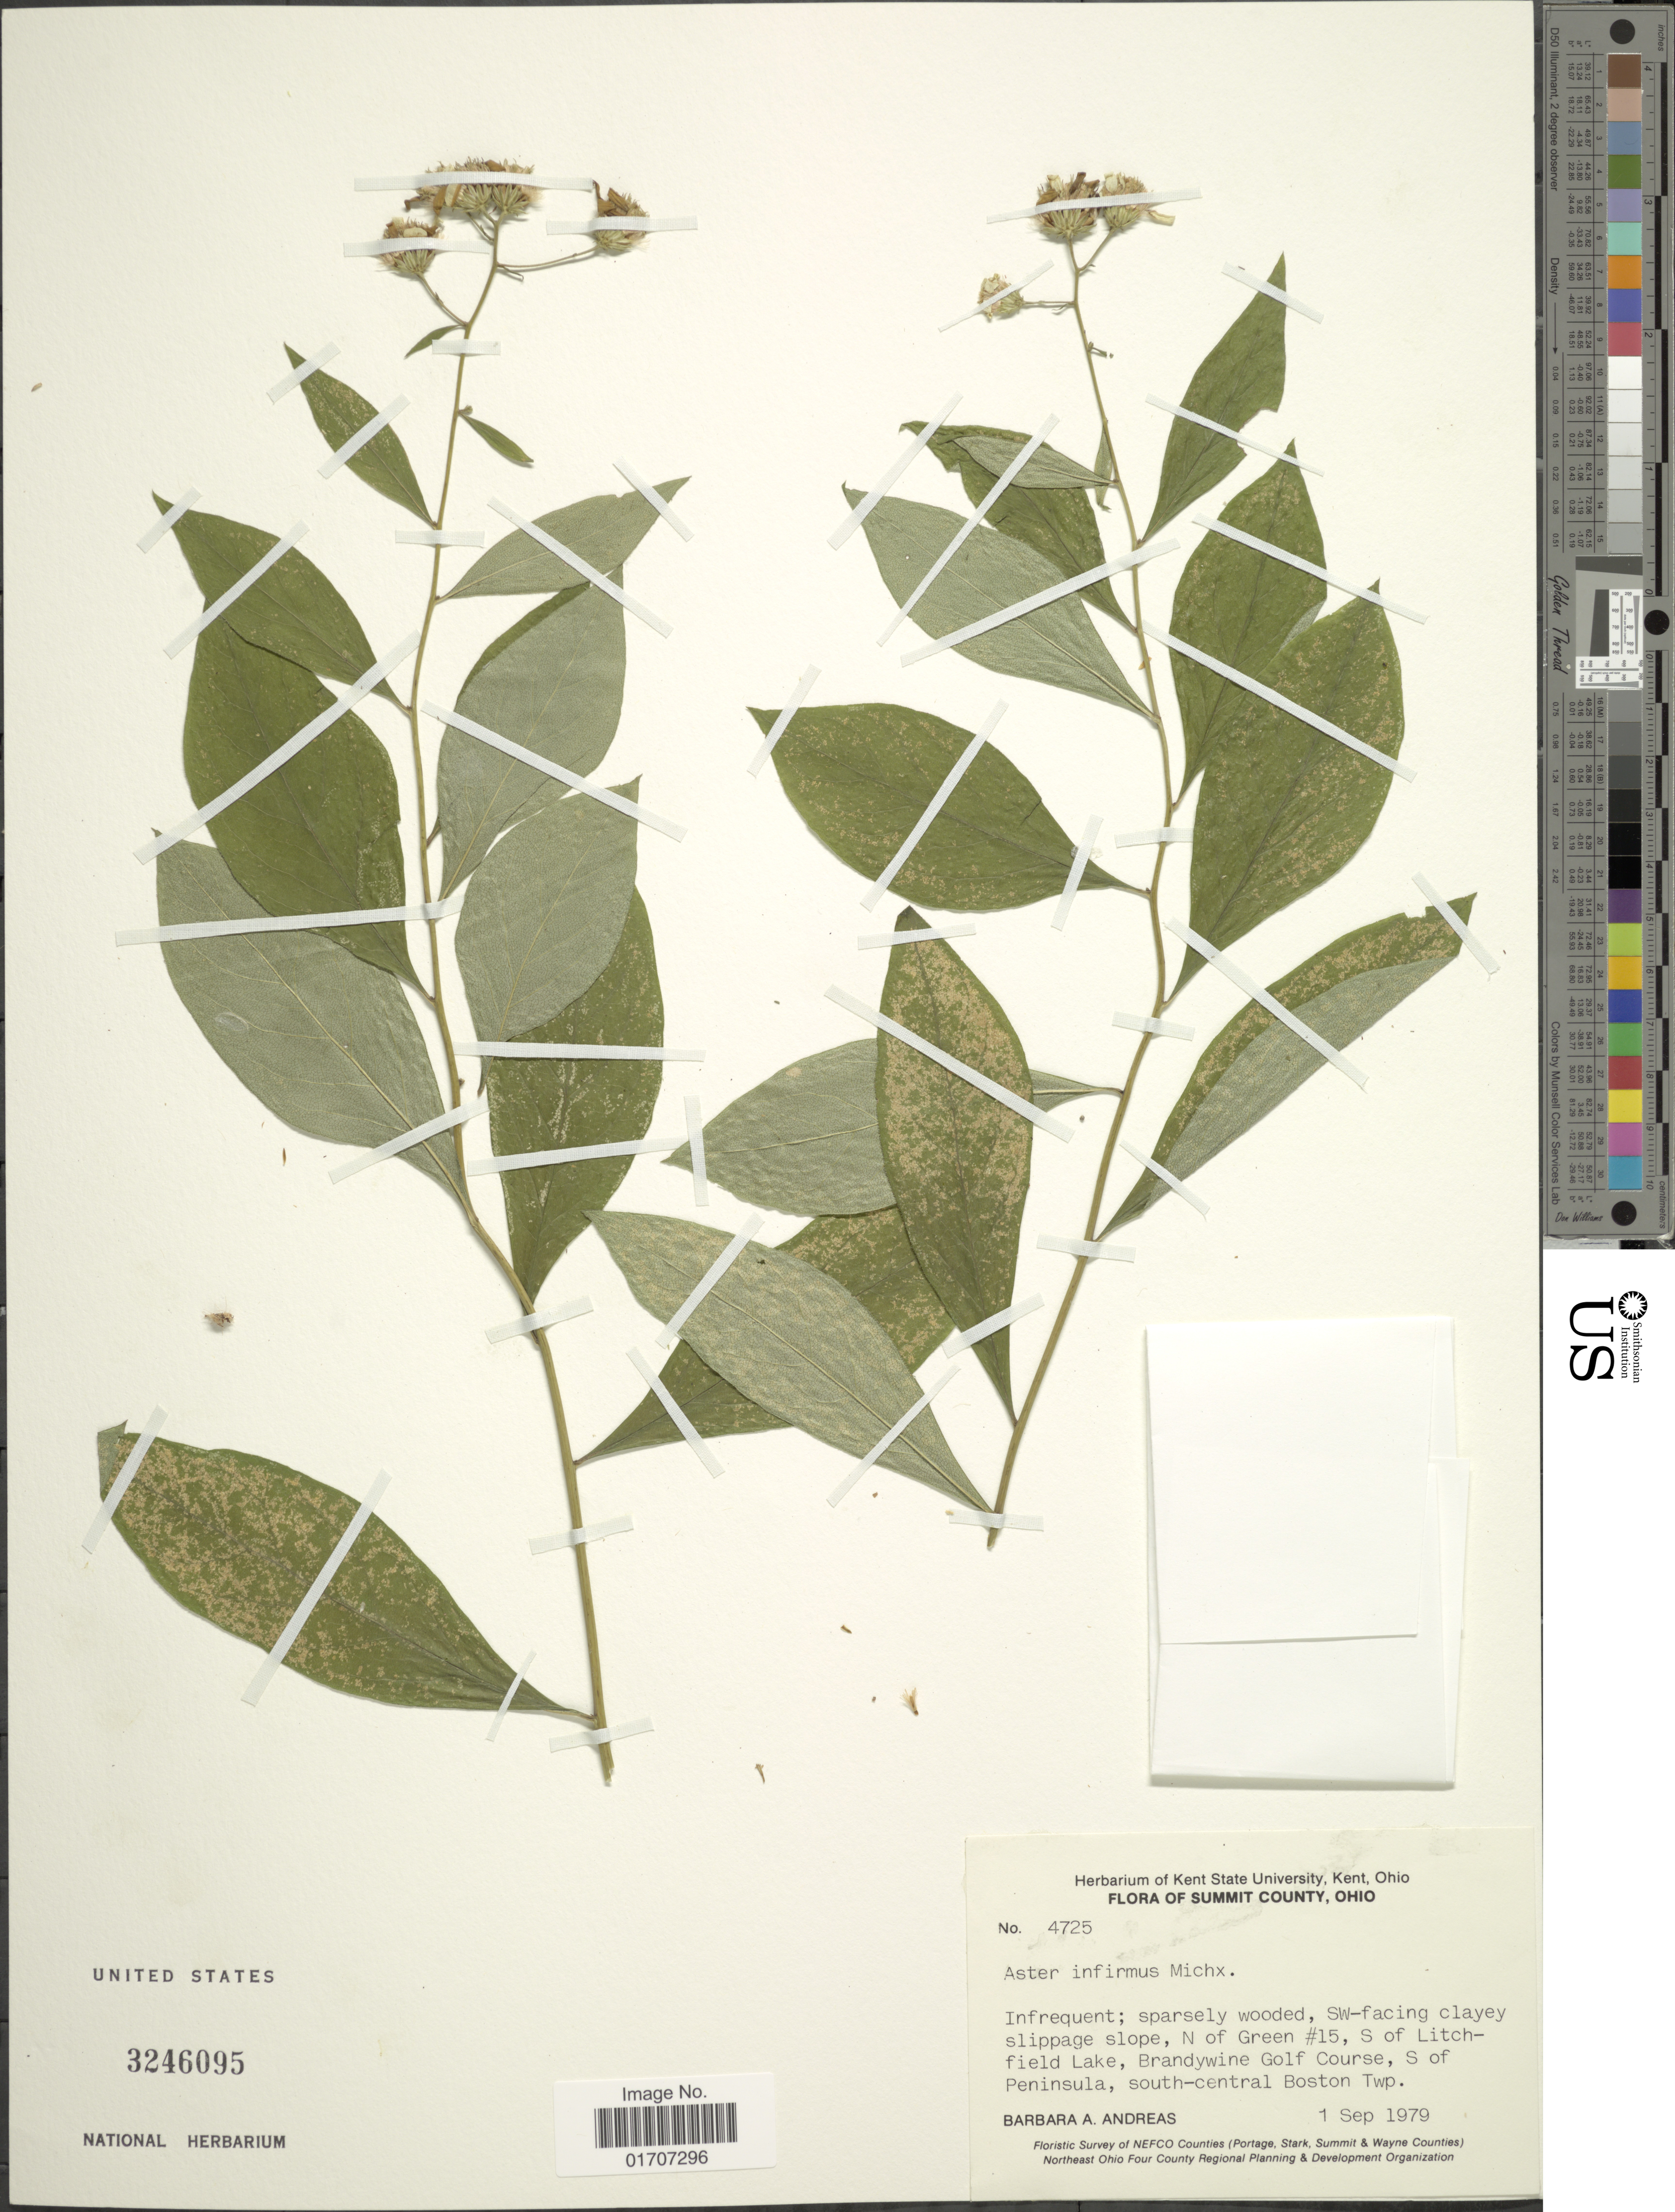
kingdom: Plantae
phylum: Tracheophyta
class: Magnoliopsida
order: Asterales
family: Asteraceae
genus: Doellingeria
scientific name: Doellingeria infirma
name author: (Michx.) Greene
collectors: B. A. Andreas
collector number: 4725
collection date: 1979-09-01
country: United States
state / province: Ohio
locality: Summit County, SW-facing clayey slippage slope, N of Green #15, S of Litchfield Lake, Brandywine Golf Course, S of Peninsula, south-central boston Twp.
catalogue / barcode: US 3246095